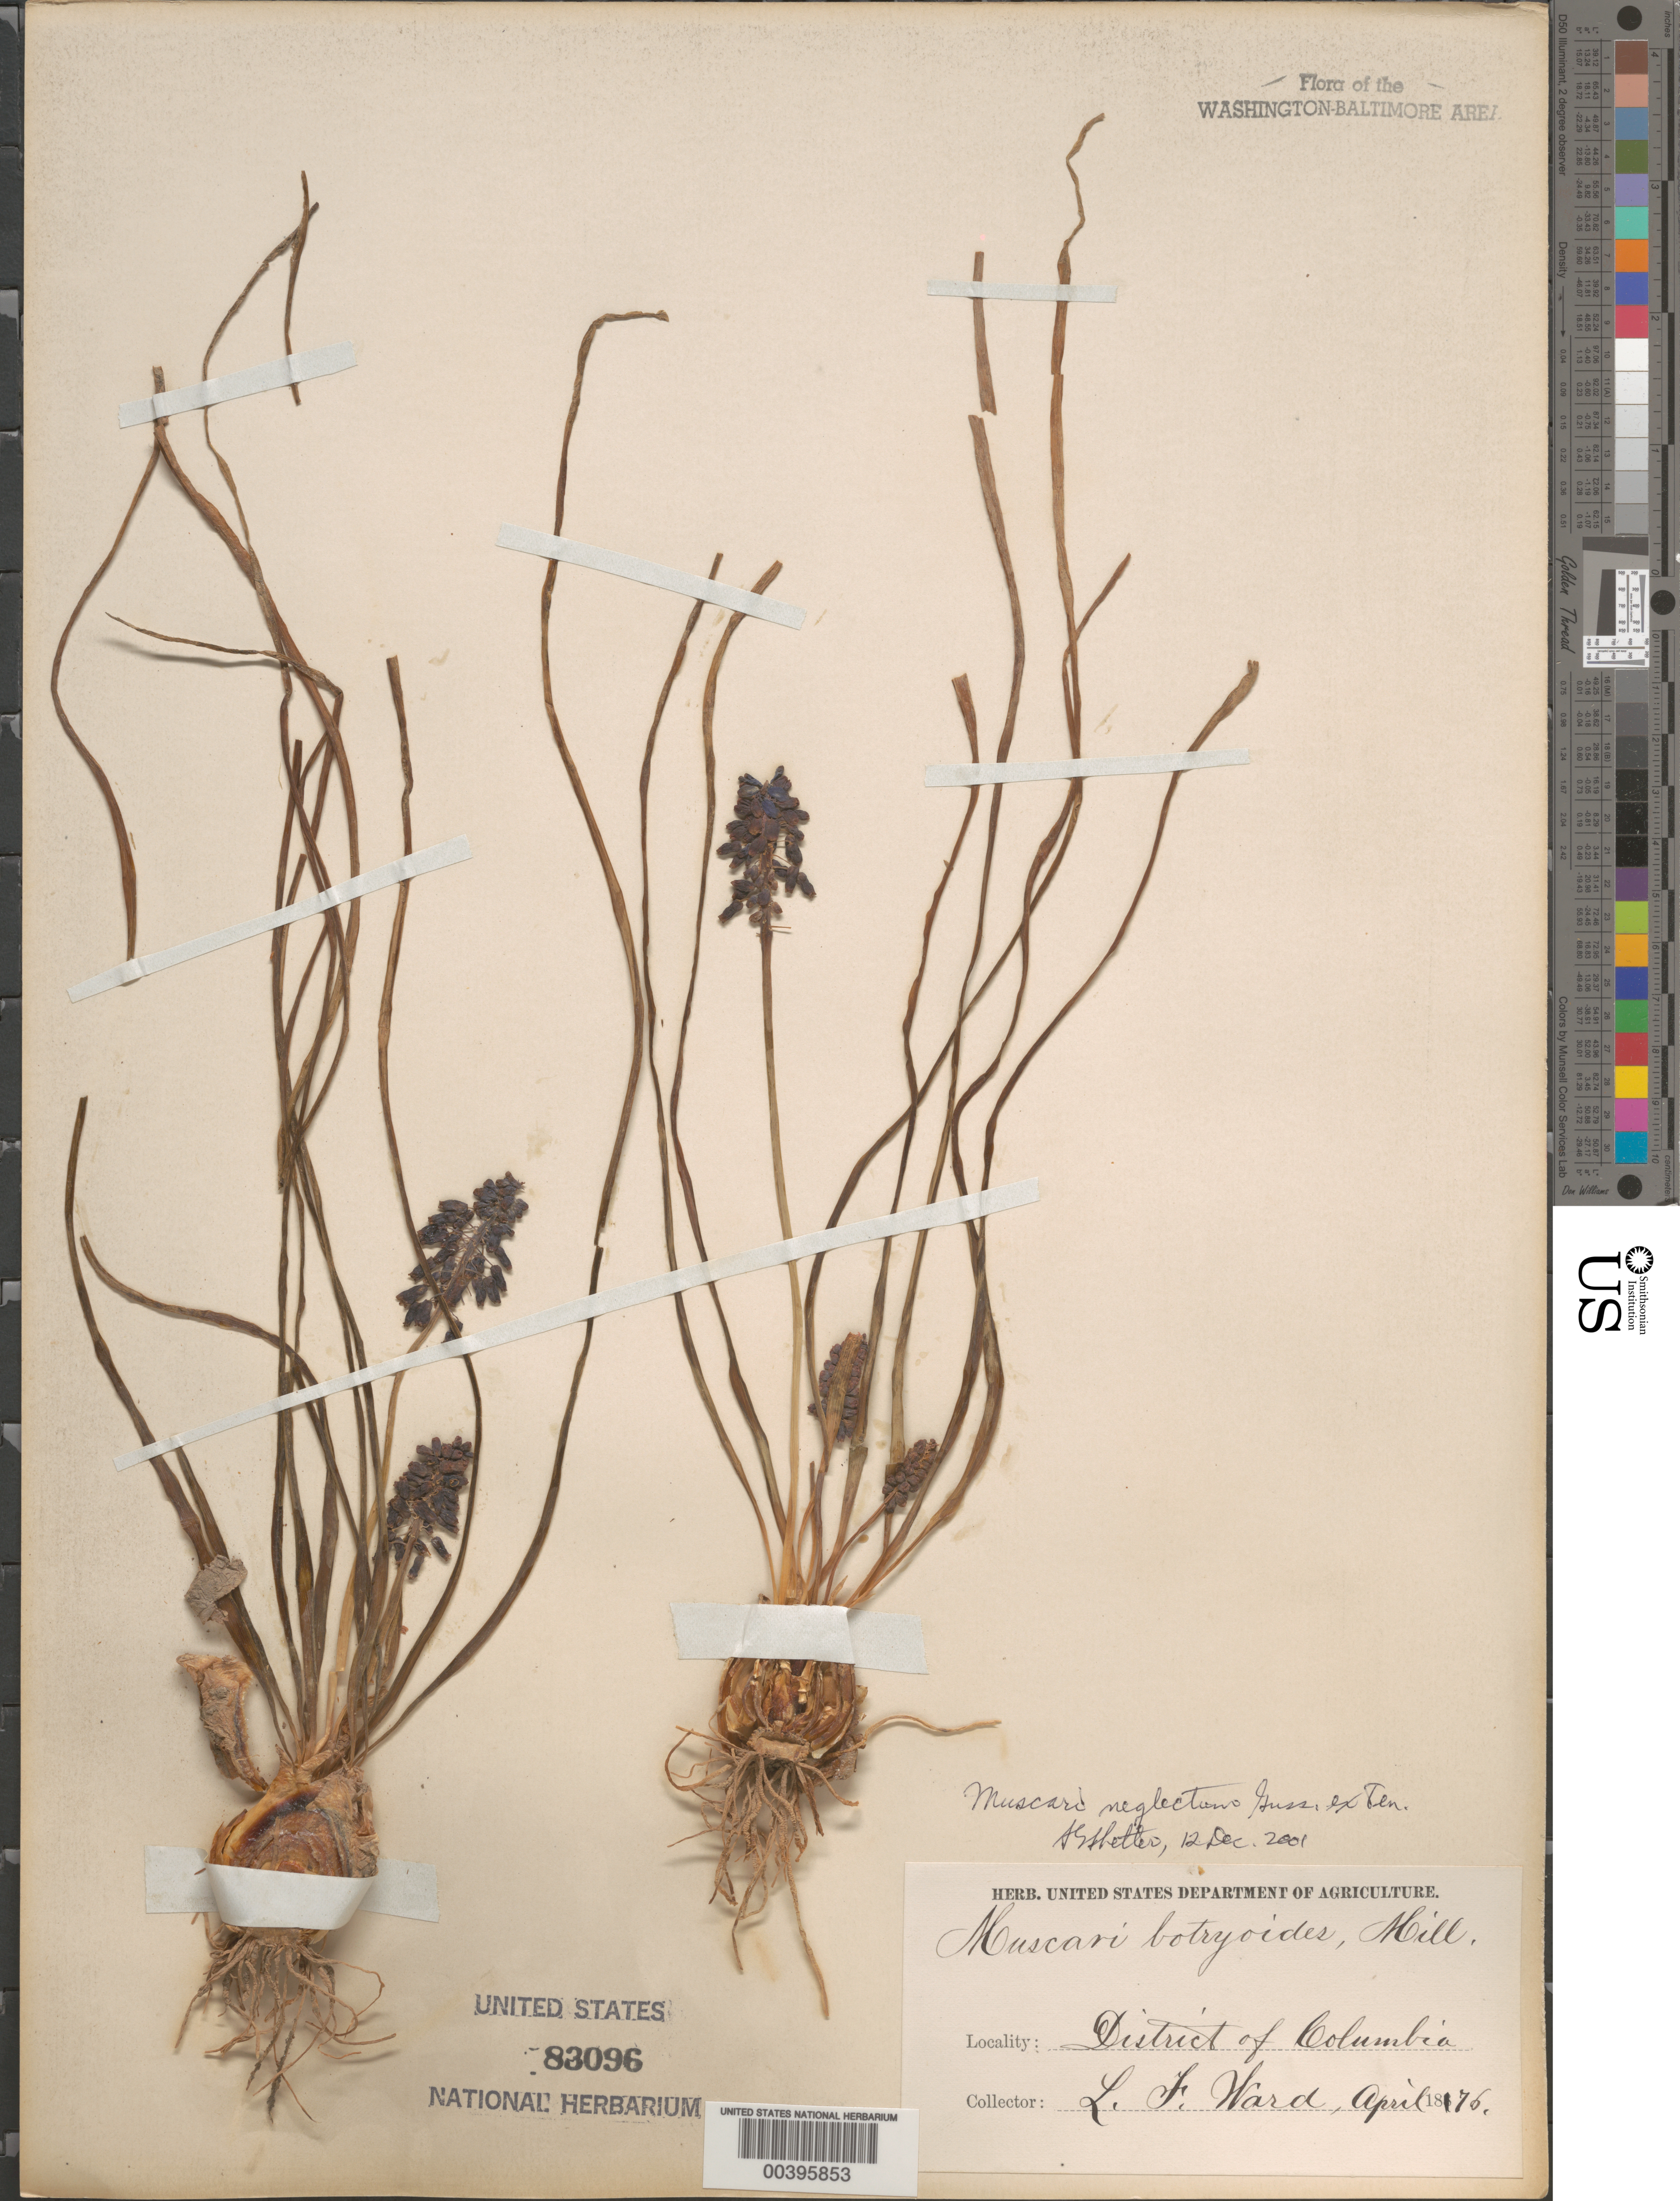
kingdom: Plantae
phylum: Tracheophyta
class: Liliopsida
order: Asparagales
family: Asparagaceae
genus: Muscari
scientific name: Muscari neglectum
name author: Gussone ex Ten.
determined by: Shetler, Stanwyn G., (US), NMNH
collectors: L. F. Ward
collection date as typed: Apr 1876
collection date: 1876-04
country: United States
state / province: District of Columbia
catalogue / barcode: US 83096